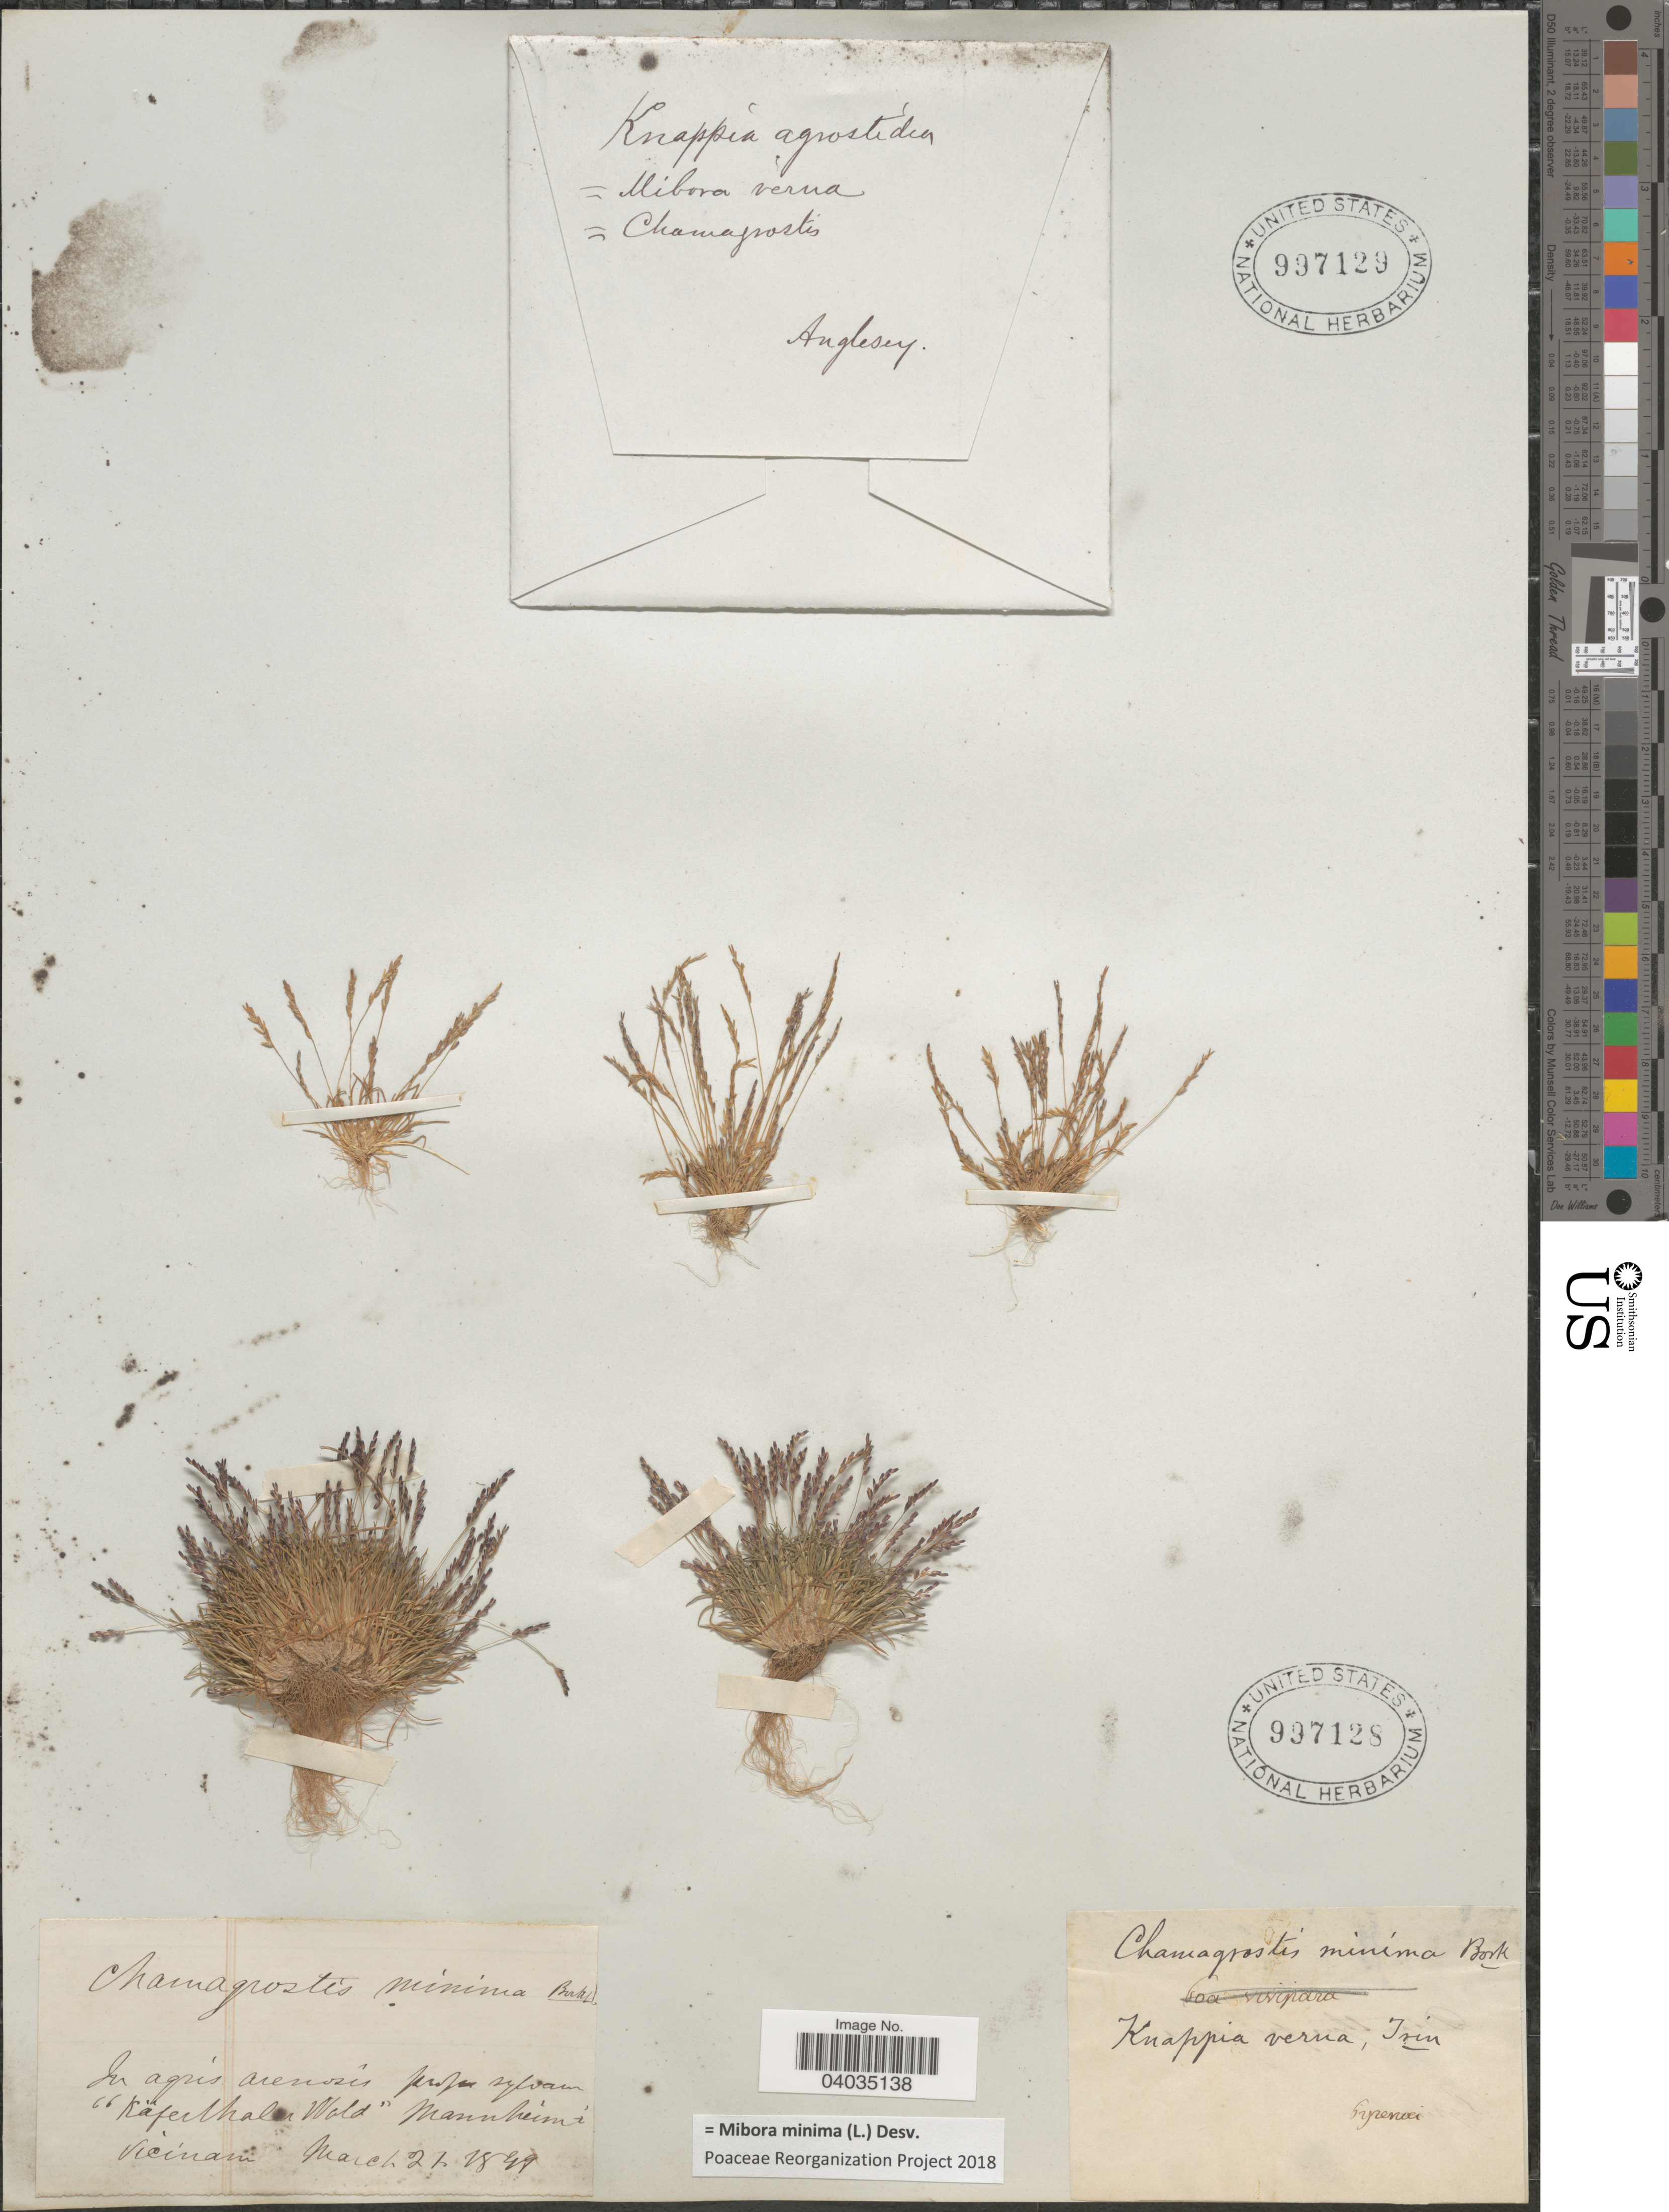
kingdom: Plantae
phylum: Tracheophyta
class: Liliopsida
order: Poales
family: Poaceae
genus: Mibora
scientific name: Mibora minima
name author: (L.) Desv.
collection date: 1849-03-21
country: Germany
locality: In agris arenosis prope sylvan "Käferthal Wald" Mannheim i Vicinam.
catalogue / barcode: US 997128-2